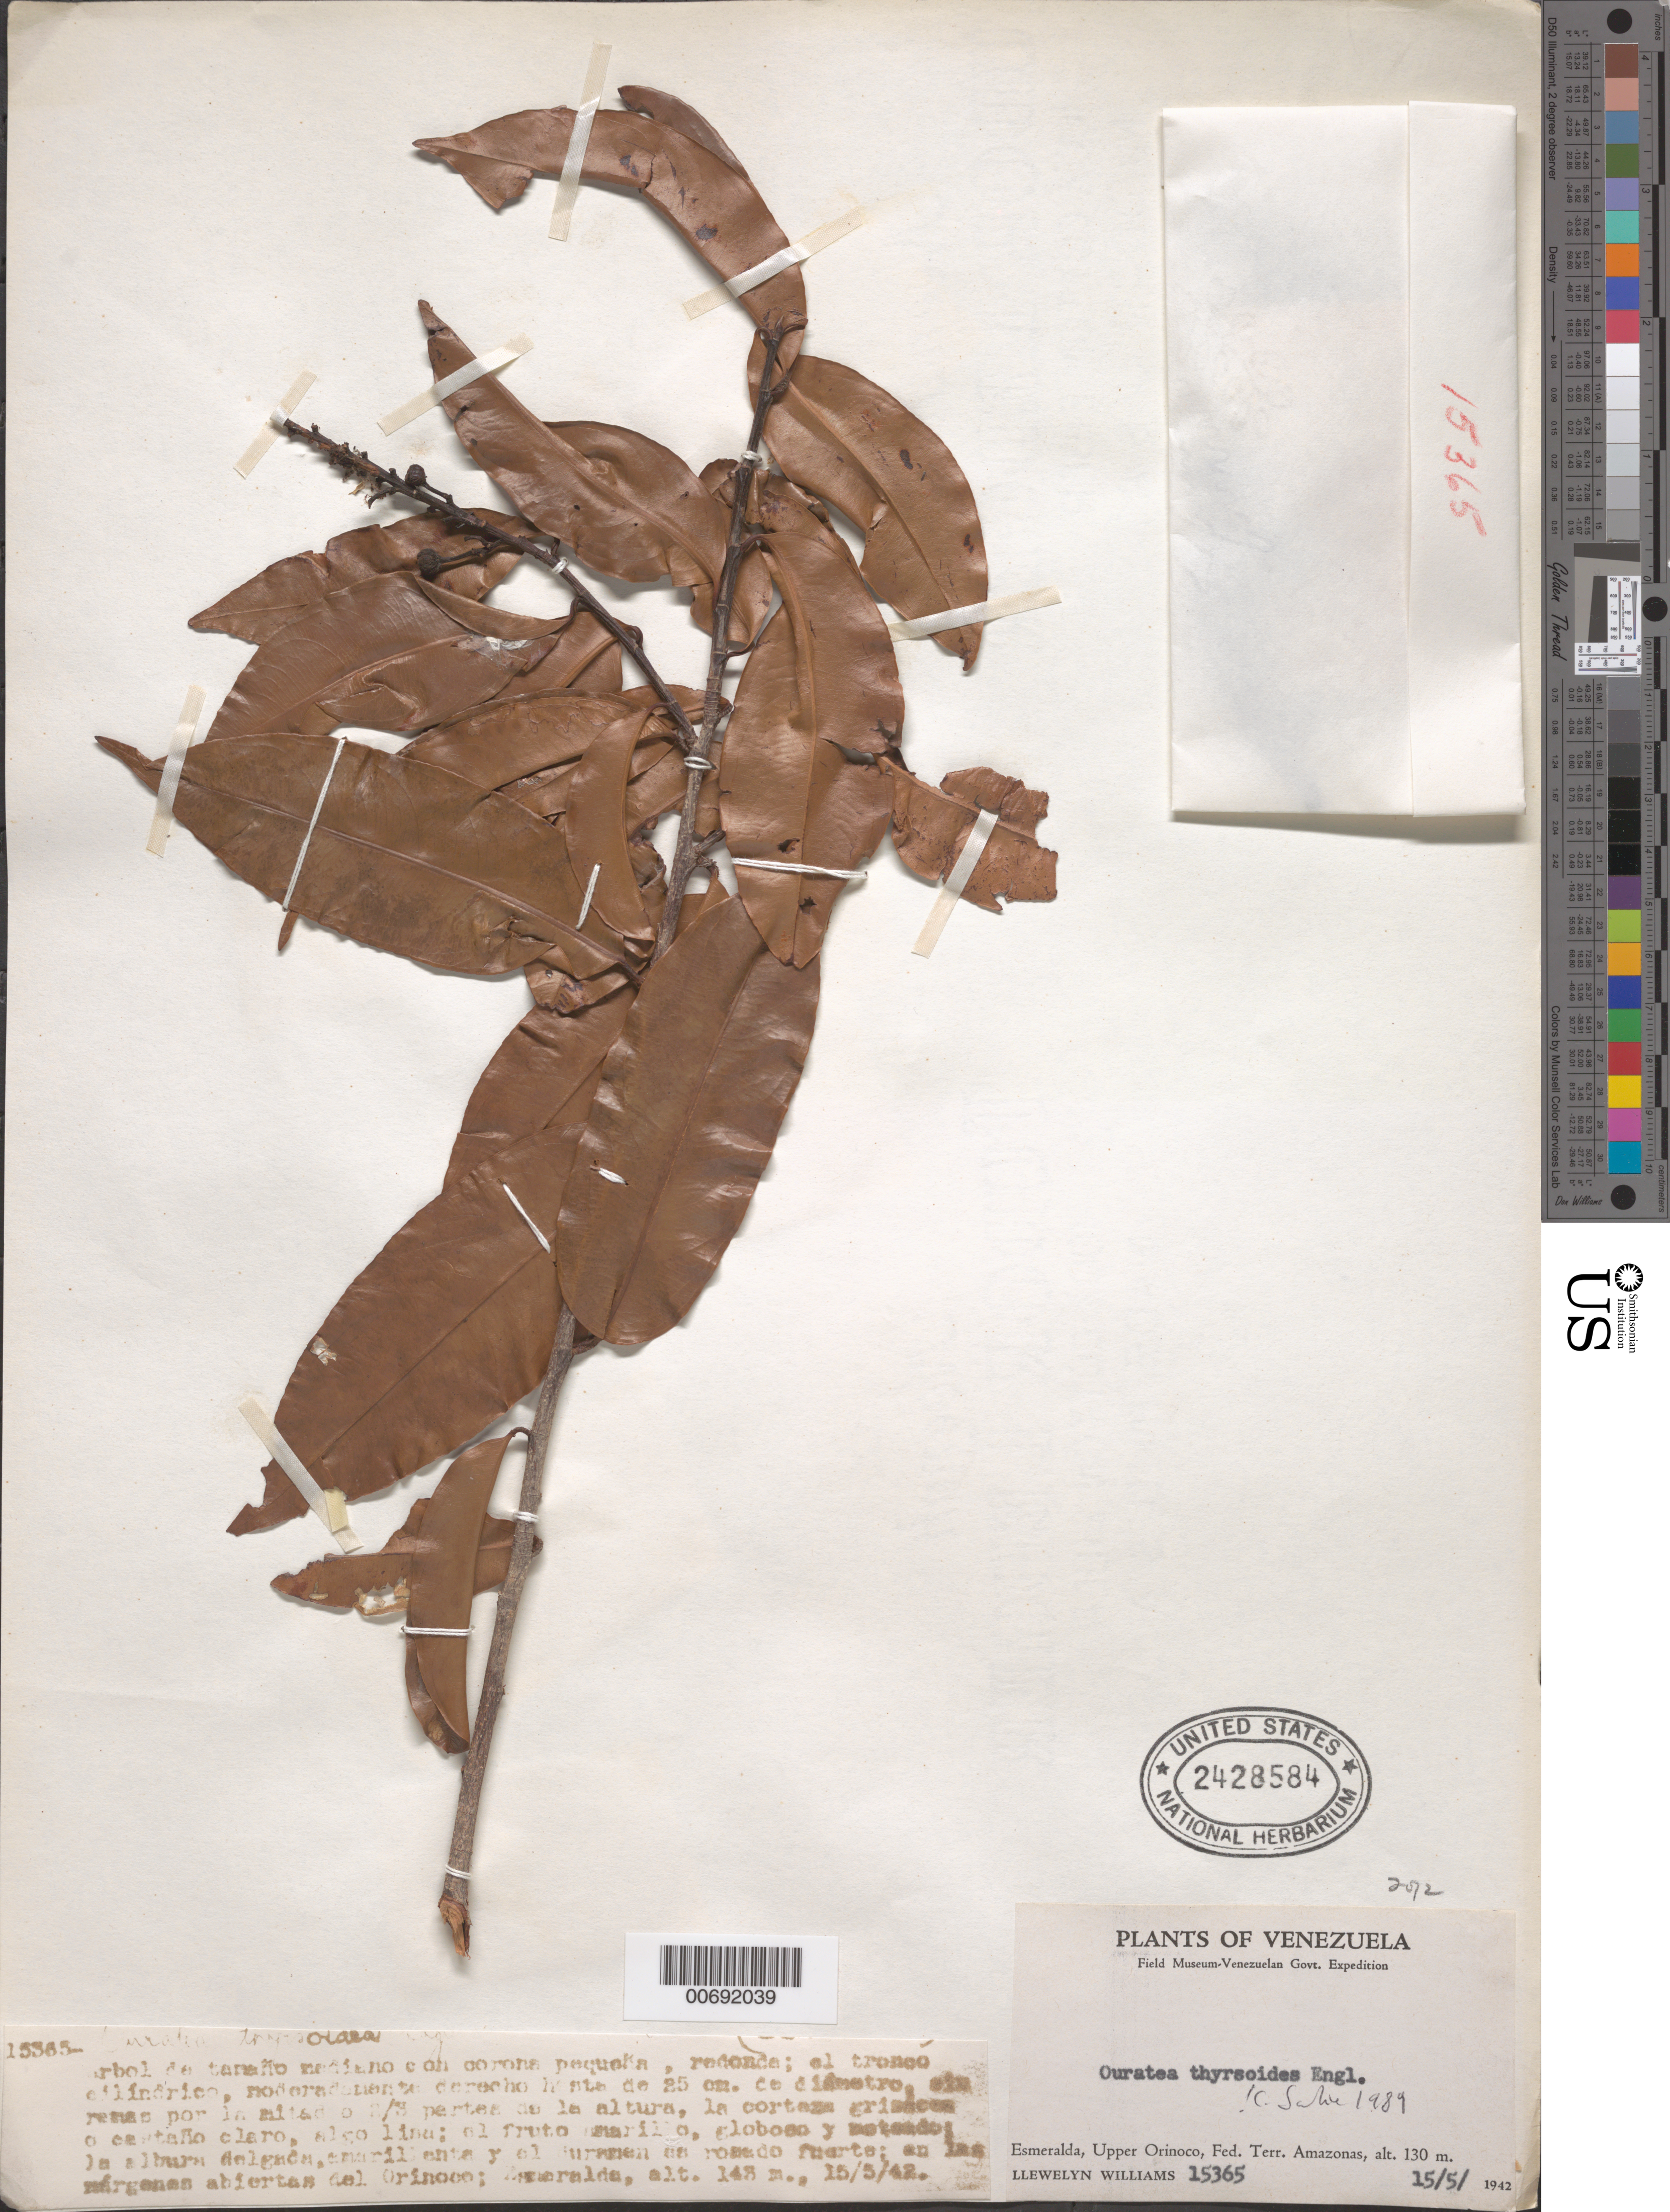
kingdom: Plantae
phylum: Tracheophyta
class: Magnoliopsida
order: Malpighiales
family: Ochnaceae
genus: Ouratea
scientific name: Ouratea thyrsoidea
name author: Engl.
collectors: Ll. Williams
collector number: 15365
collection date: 1942-05-15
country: Venezuela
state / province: Amazonas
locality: Esmeralda, Upper Orinoco, Fed. Terr. Amazonas.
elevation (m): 130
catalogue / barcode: US 2428584